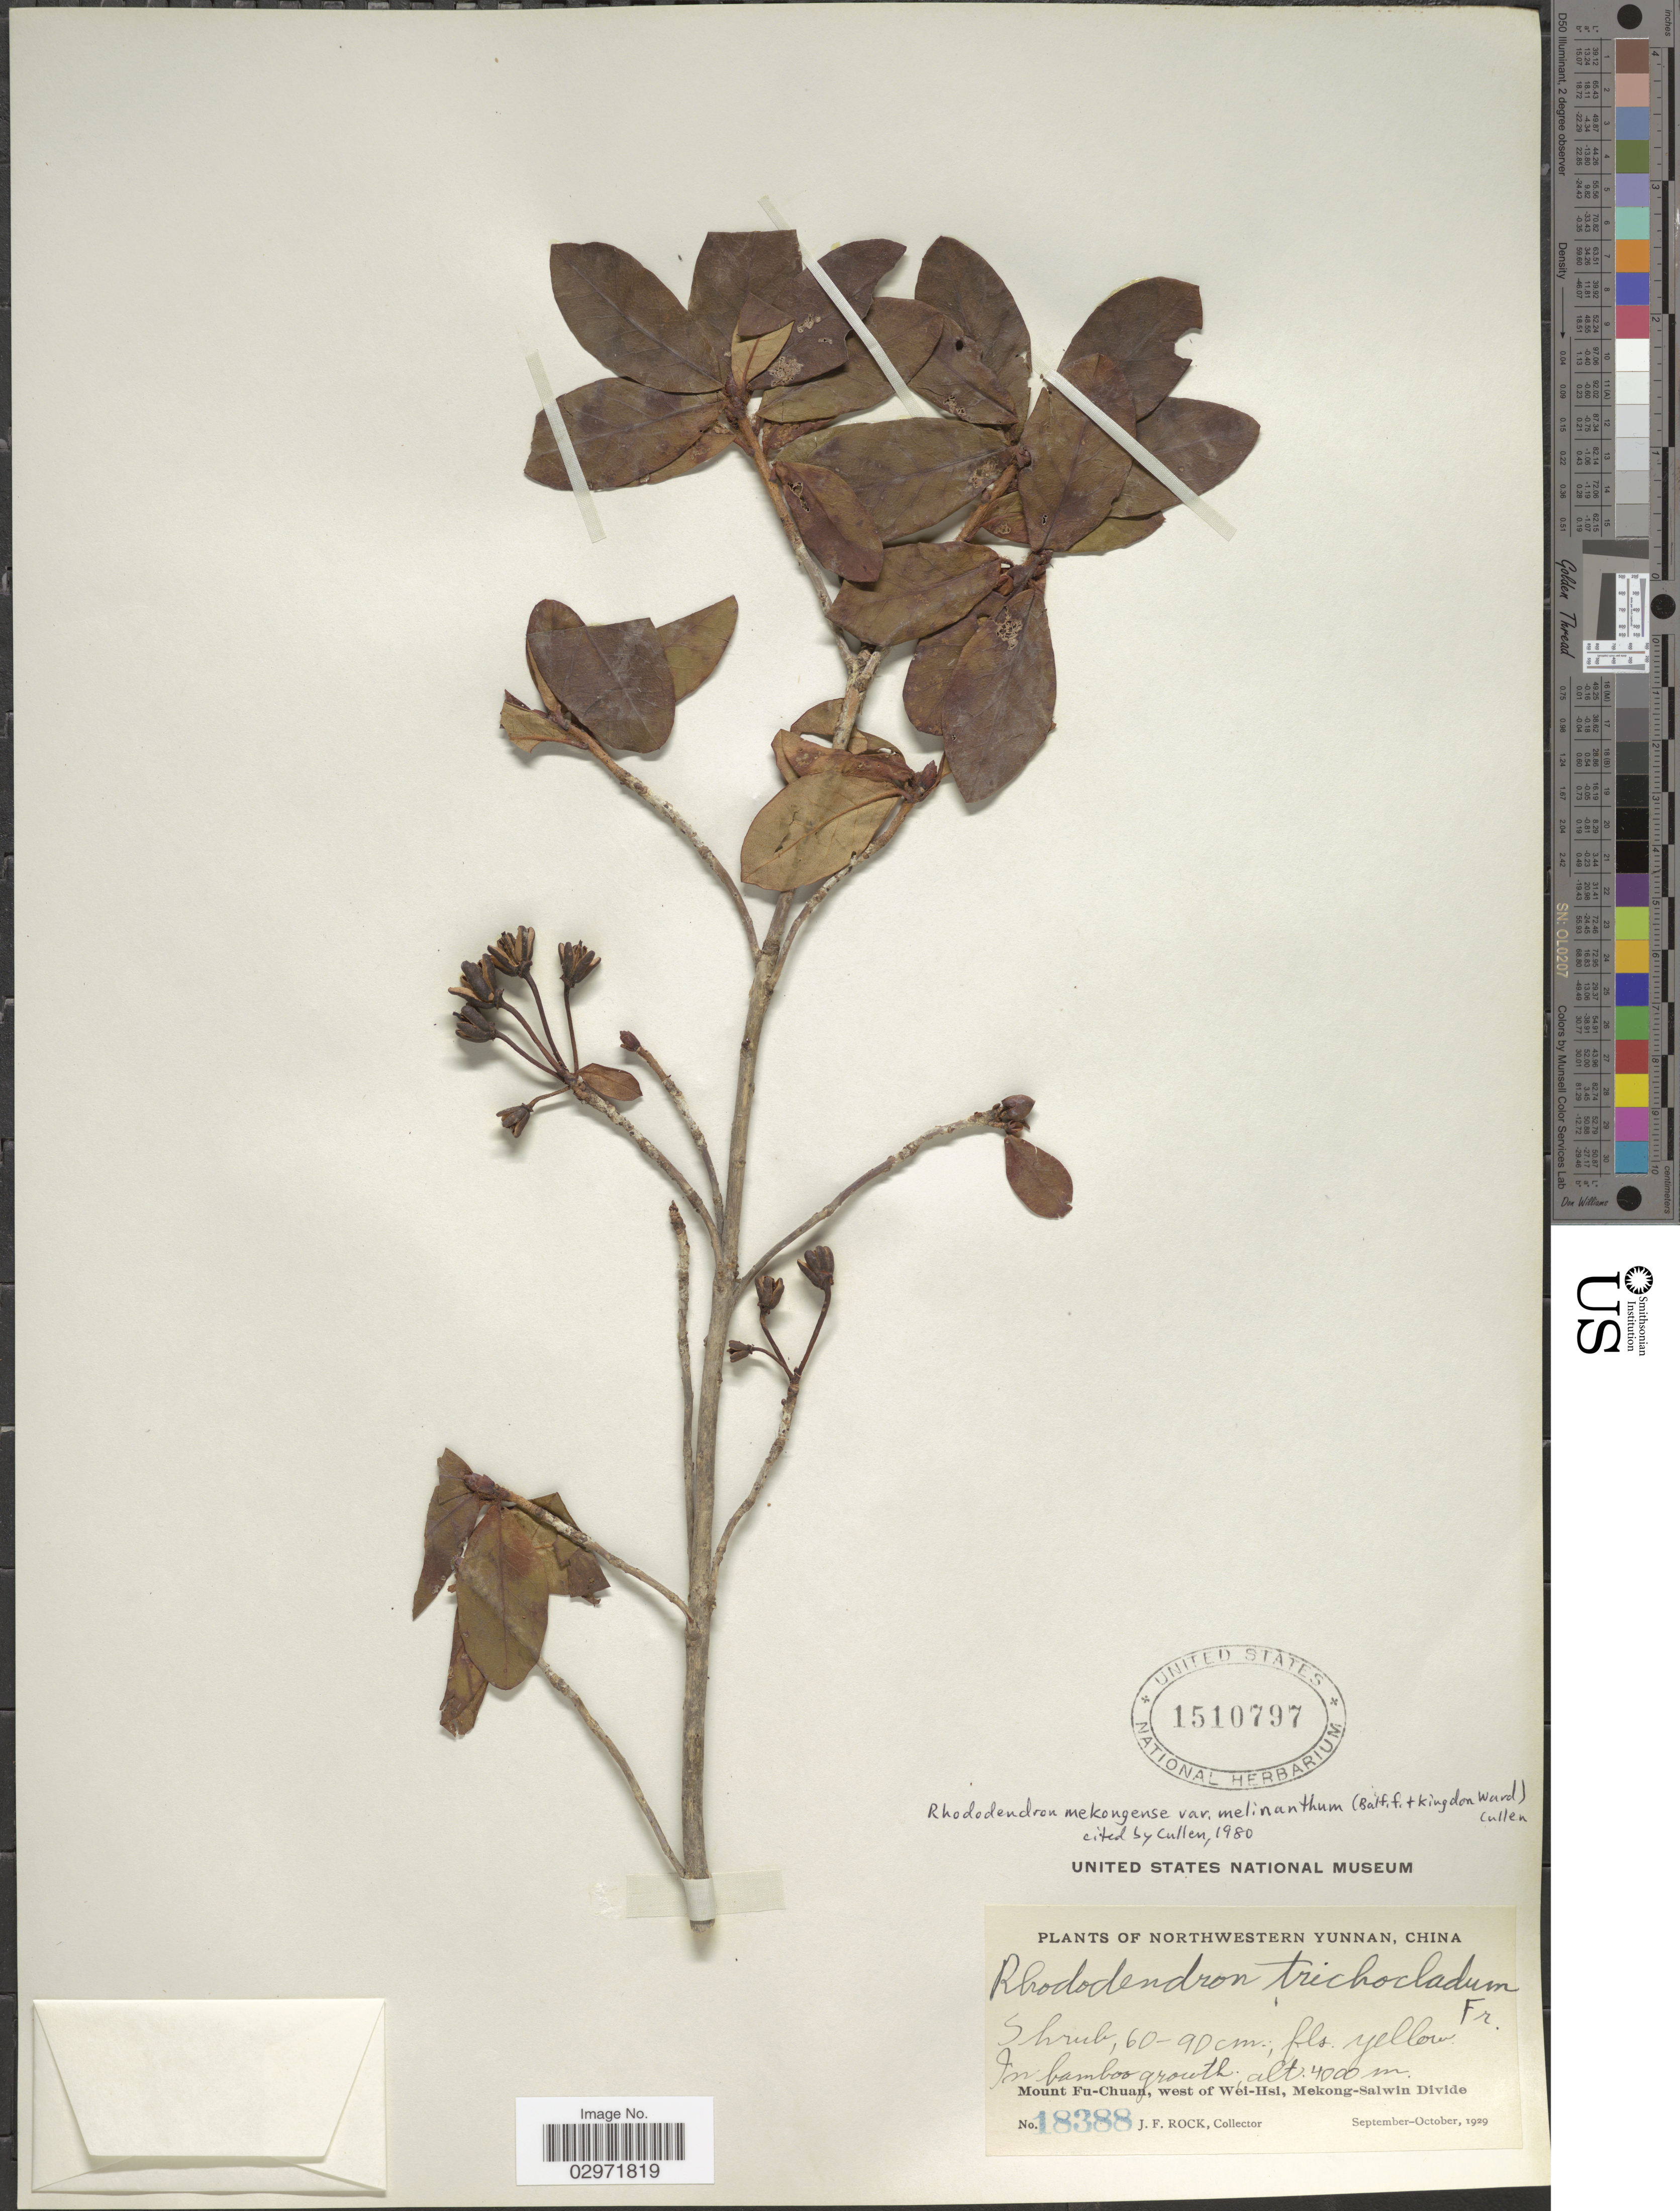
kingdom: Plantae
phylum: Tracheophyta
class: Magnoliopsida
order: Ericales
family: Ericaceae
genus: Rhododendron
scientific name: Rhododendron mekongense var. melinanthum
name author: (Balf. f. & Kingdon-Ward) Cullen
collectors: J. Rock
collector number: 18388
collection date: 1929-09/1929-10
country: China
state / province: Yunnan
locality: Northwestern Yunnan. Mount Fu-Chuan, west of Wei-Hsi, Mekong-Salwin Divide.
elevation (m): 4000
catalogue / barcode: US 1510797